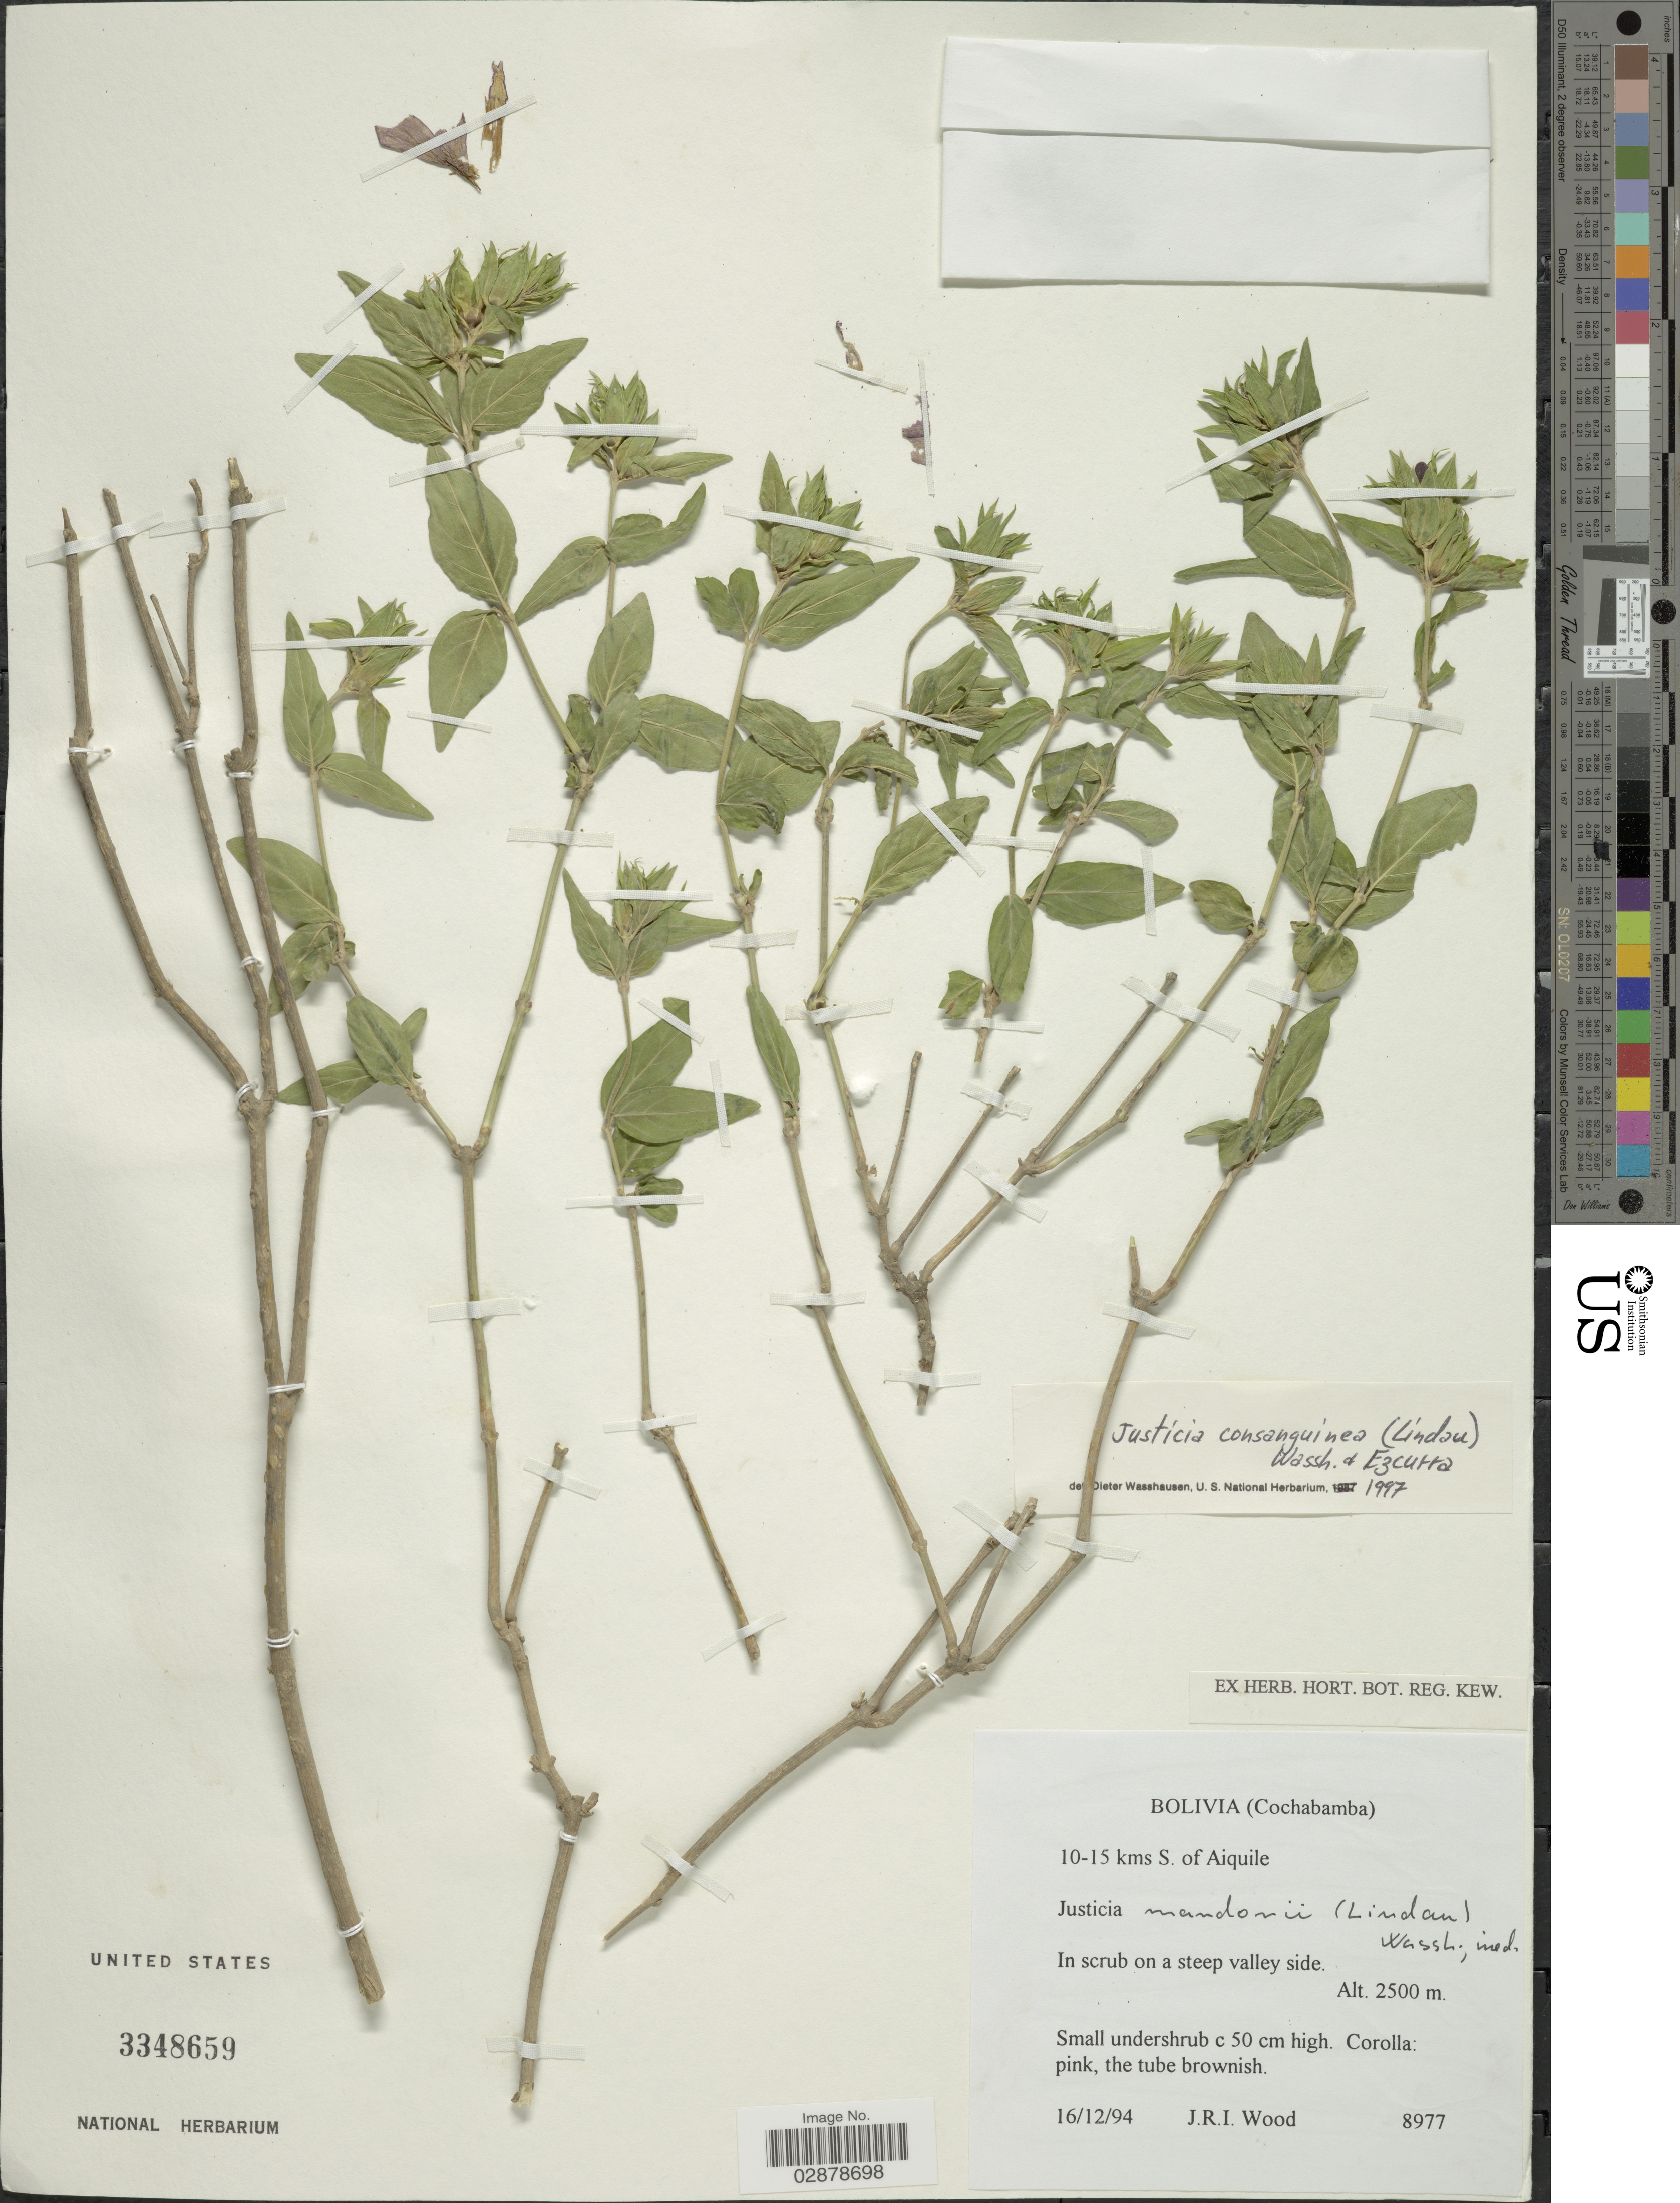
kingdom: Plantae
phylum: Tracheophyta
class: Magnoliopsida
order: Lamiales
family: Acanthaceae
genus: Justicia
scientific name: Justicia consanguinea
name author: (Lindau) Wassh. & C. Ezcurra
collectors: J. R. I. Wood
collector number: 8977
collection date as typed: Transcribed d/m/y: 16/12/94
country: Bolivia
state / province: Cochabamba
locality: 10-15 kms S. of Aiquile.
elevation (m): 2500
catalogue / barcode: US 3348659